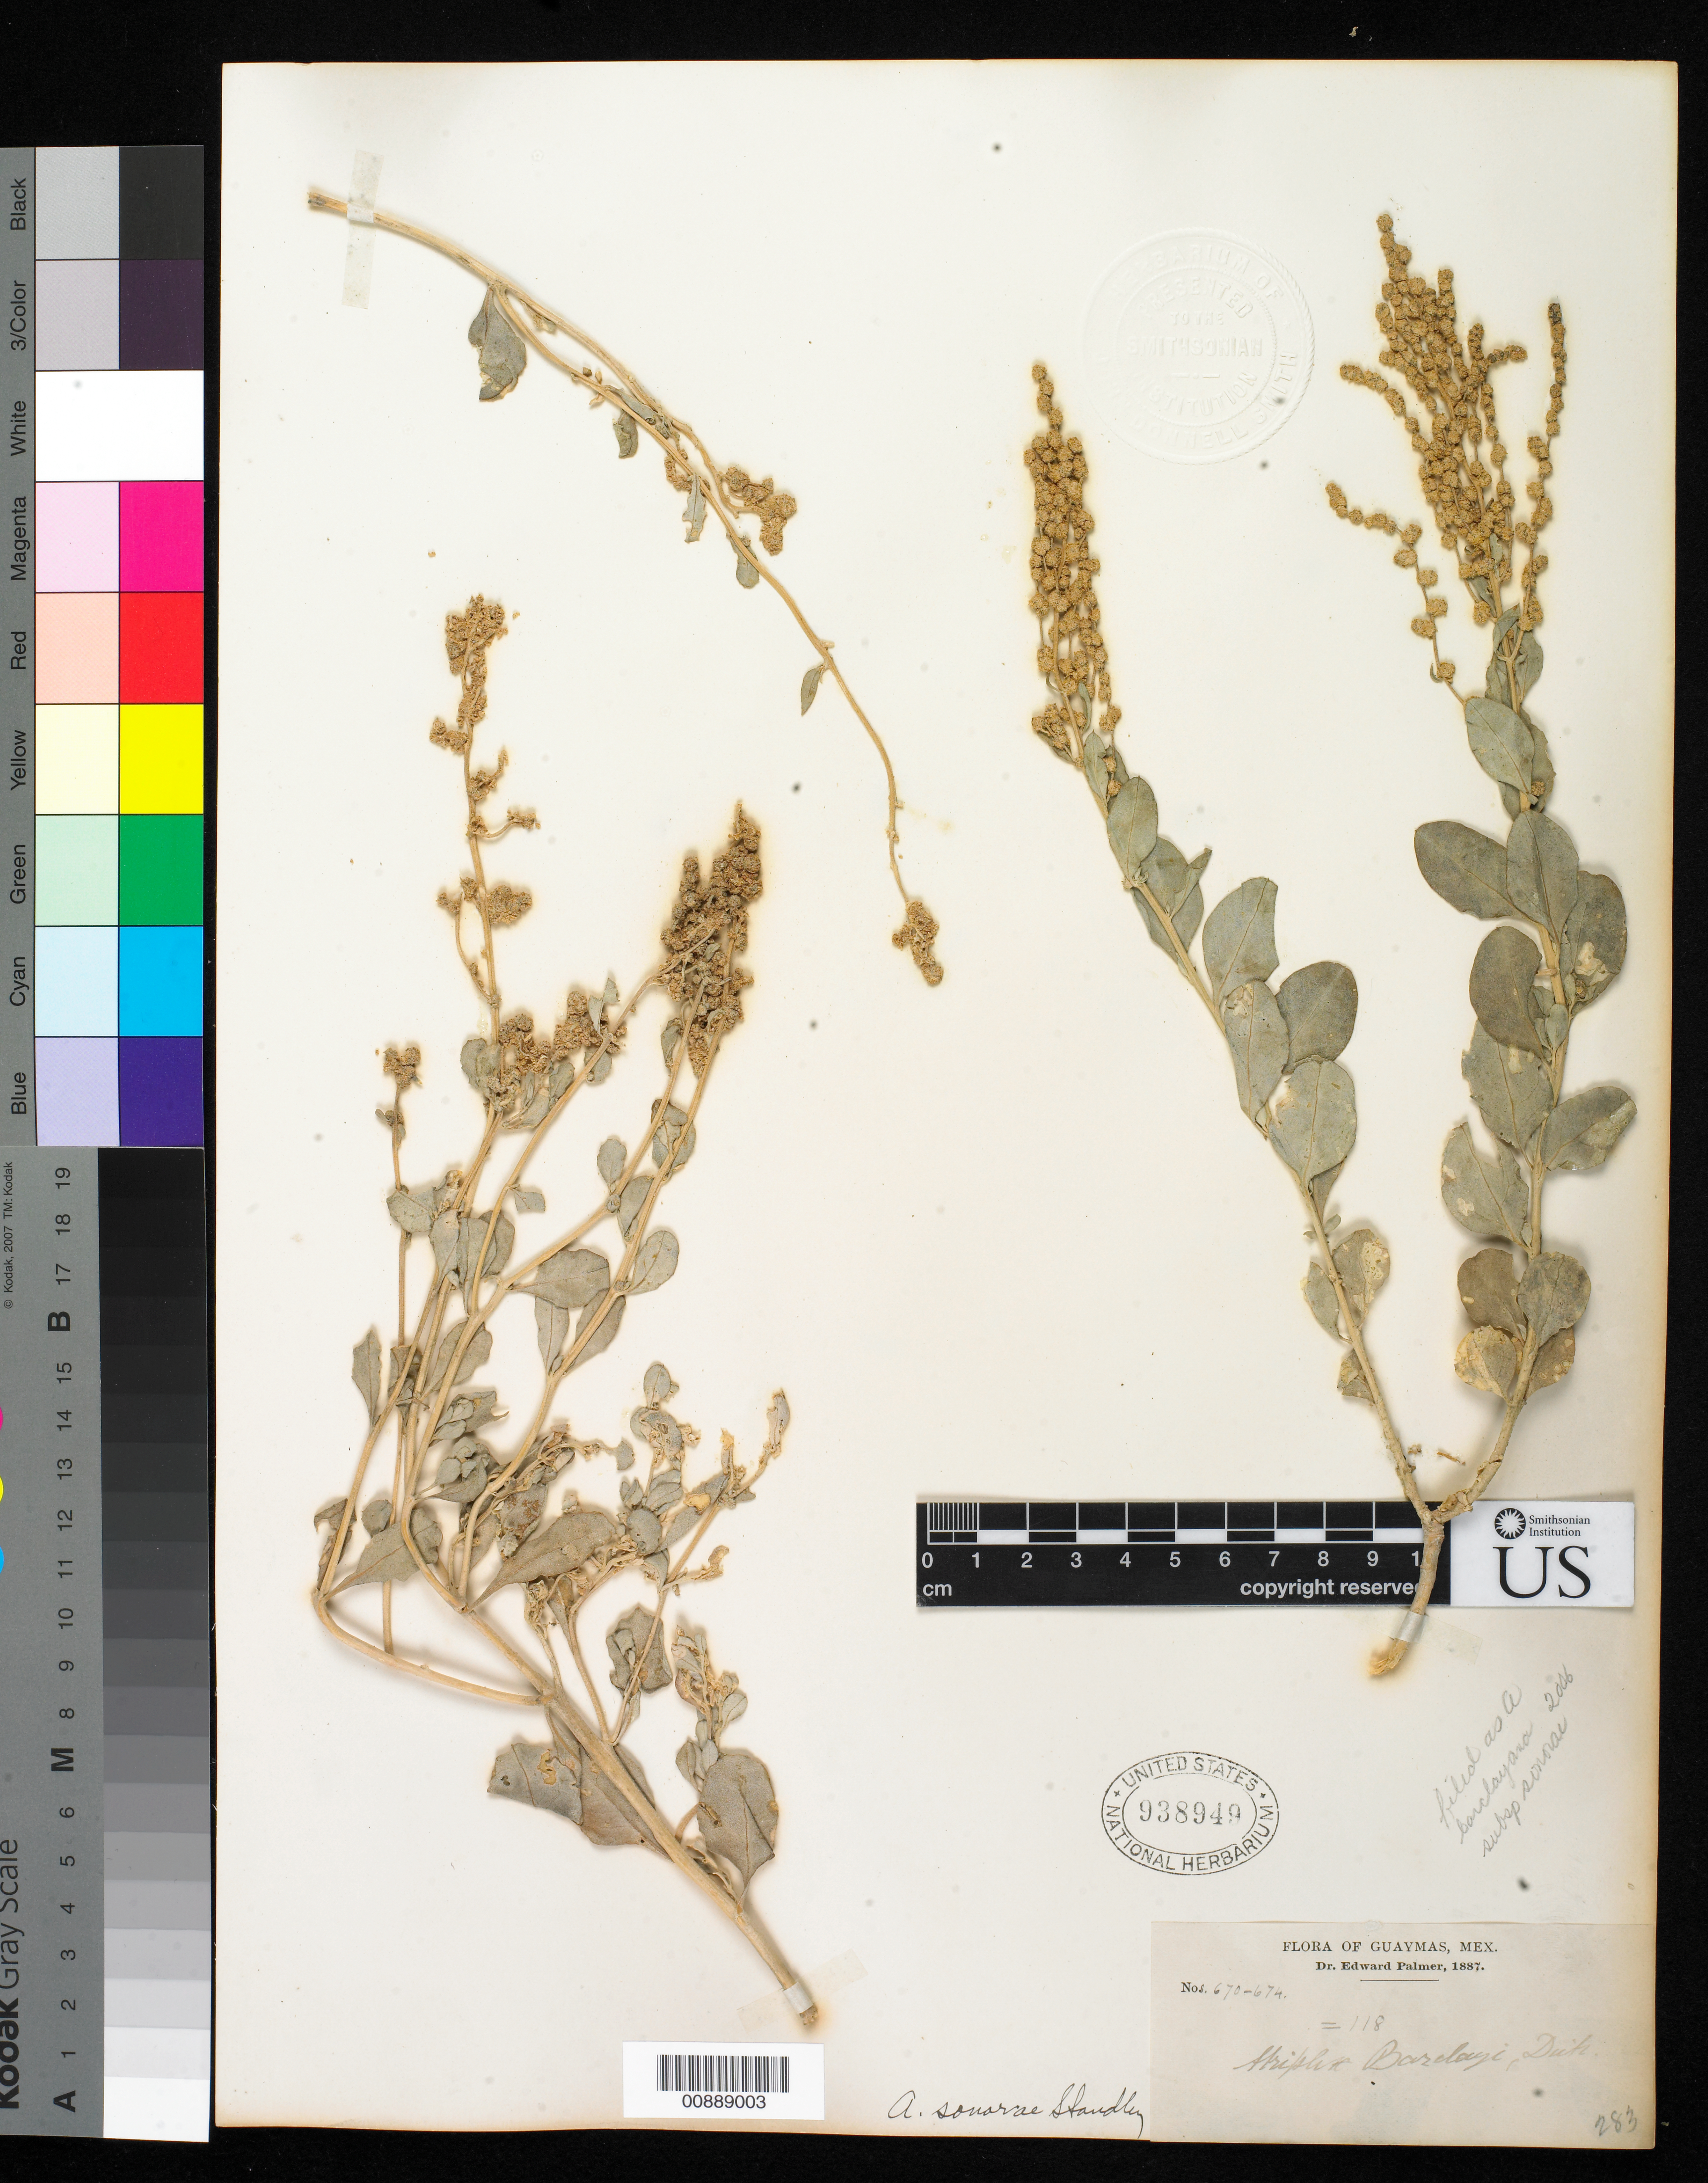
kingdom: Plantae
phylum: Tracheophyta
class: Magnoliopsida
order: Caryophyllales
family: Amaranthaceae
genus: Atriplex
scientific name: Atriplex barclayana subsp. sonorae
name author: (Standl.) H.M. Hall & Clem.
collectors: E. Palmer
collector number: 670-674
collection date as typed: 1887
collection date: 1887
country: Mexico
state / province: Sonora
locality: Guaymas, Sonora.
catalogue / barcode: US 938949